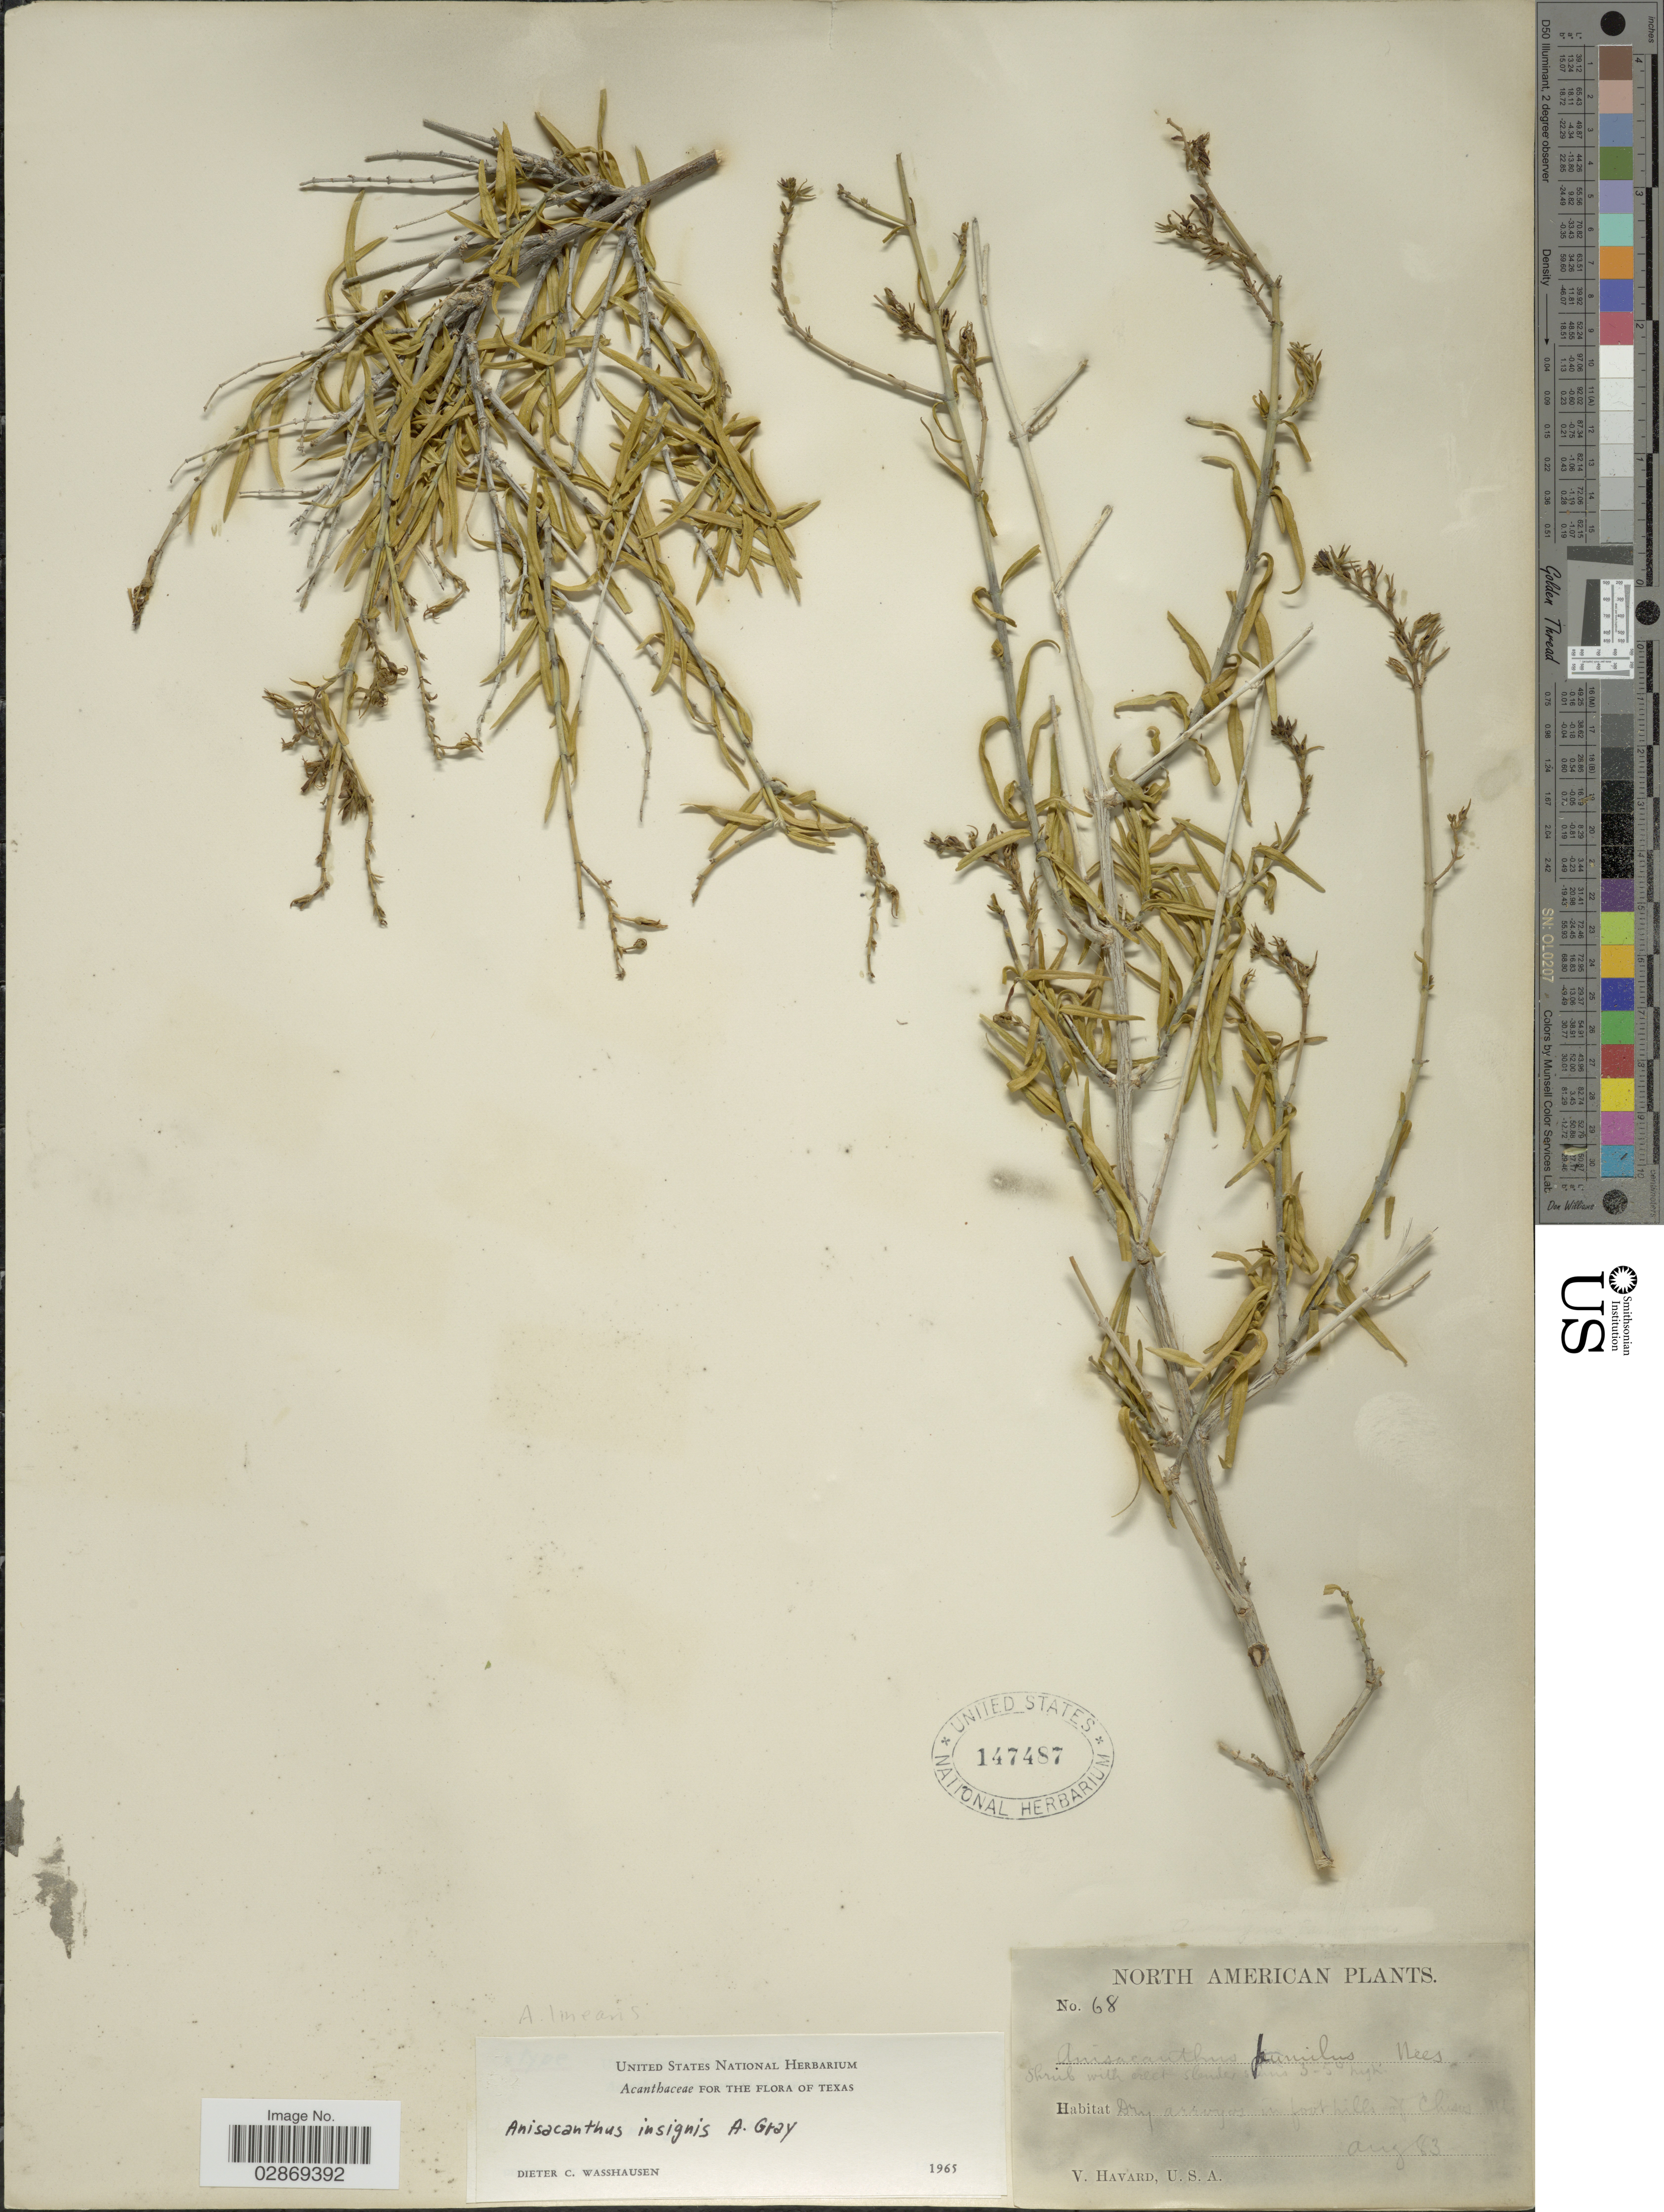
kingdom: Plantae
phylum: Tracheophyta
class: Magnoliopsida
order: Lamiales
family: Acanthaceae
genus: Anisacanthus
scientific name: Anisacanthus linearis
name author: Henrickson & E. J. Lott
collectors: V. Havard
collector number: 68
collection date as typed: Transcribed d/m/y: /8/83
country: United States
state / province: Texas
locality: Dry arroyos in foothills of Chisos Mts. North America.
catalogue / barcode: US 147487